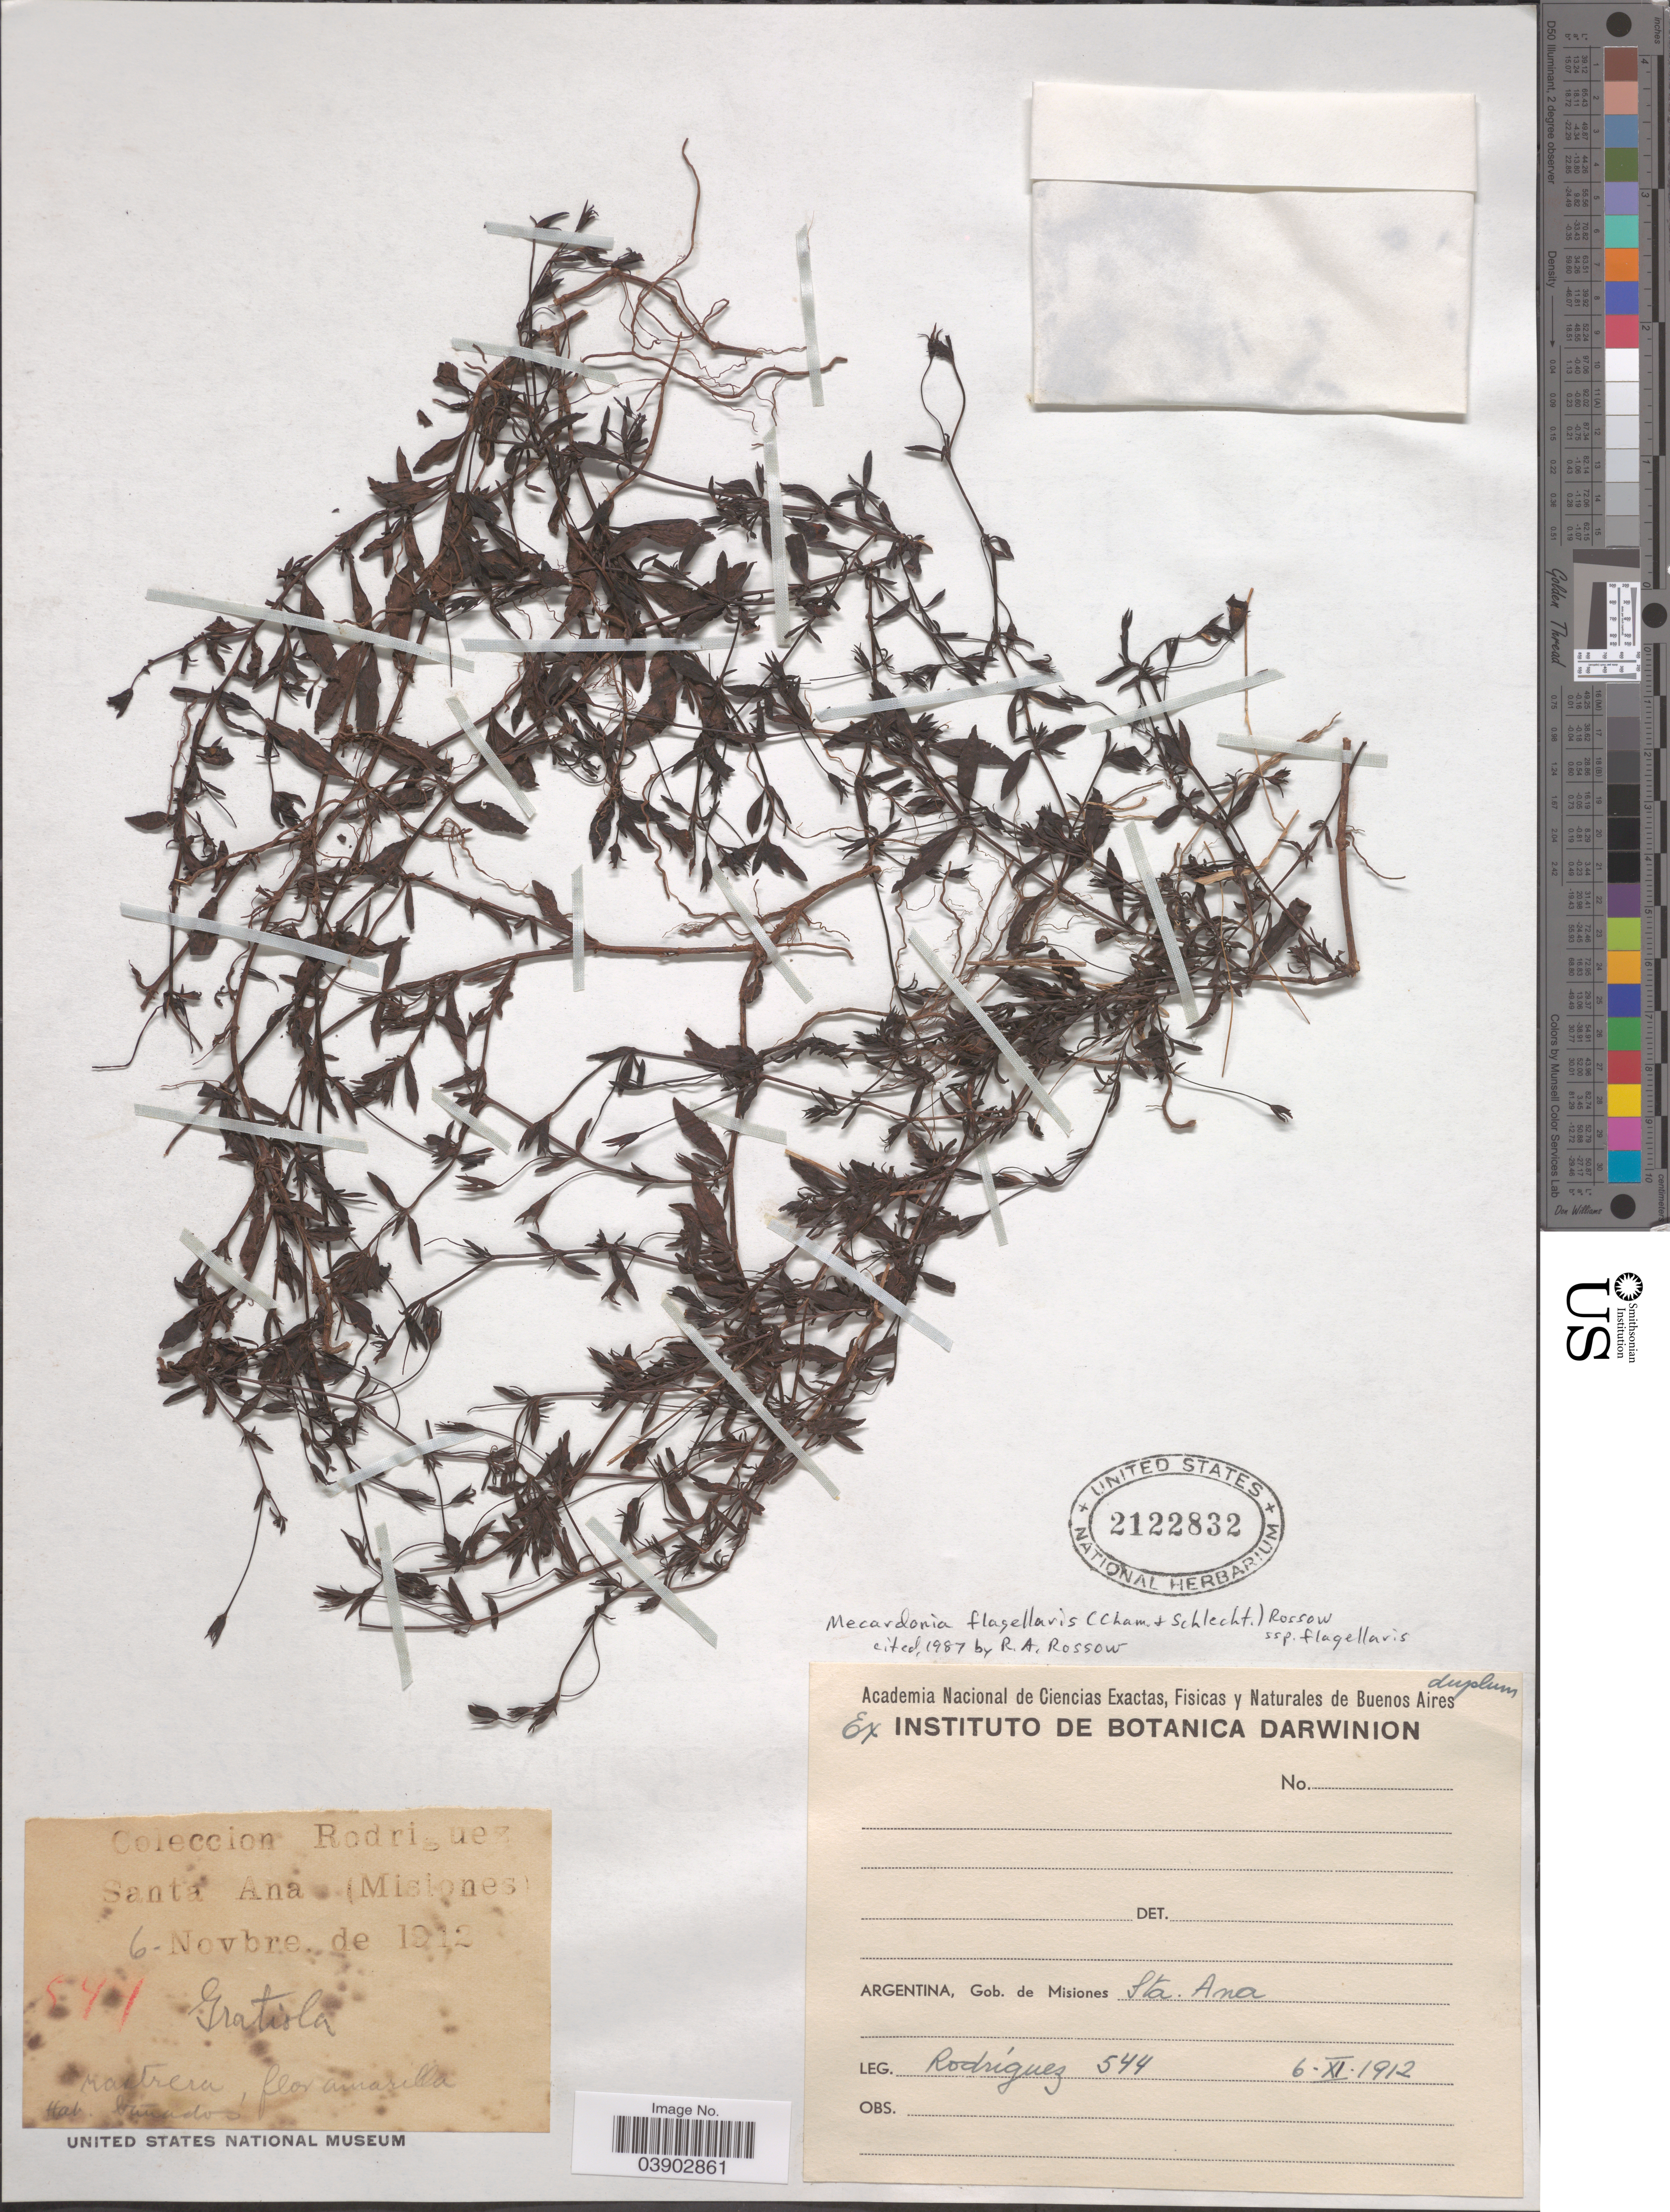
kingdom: Plantae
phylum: Tracheophyta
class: Magnoliopsida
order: Lamiales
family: Plantaginaceae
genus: Mecardonia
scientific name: Mecardonia flagellaris subsp. flagellaris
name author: (Cham. & Schltdl.) Rossow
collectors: Rodriguez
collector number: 544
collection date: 1912-11-06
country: Argentina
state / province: Misiones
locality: Gob. de Misiones. Sta. Ana.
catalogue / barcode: US 2122832